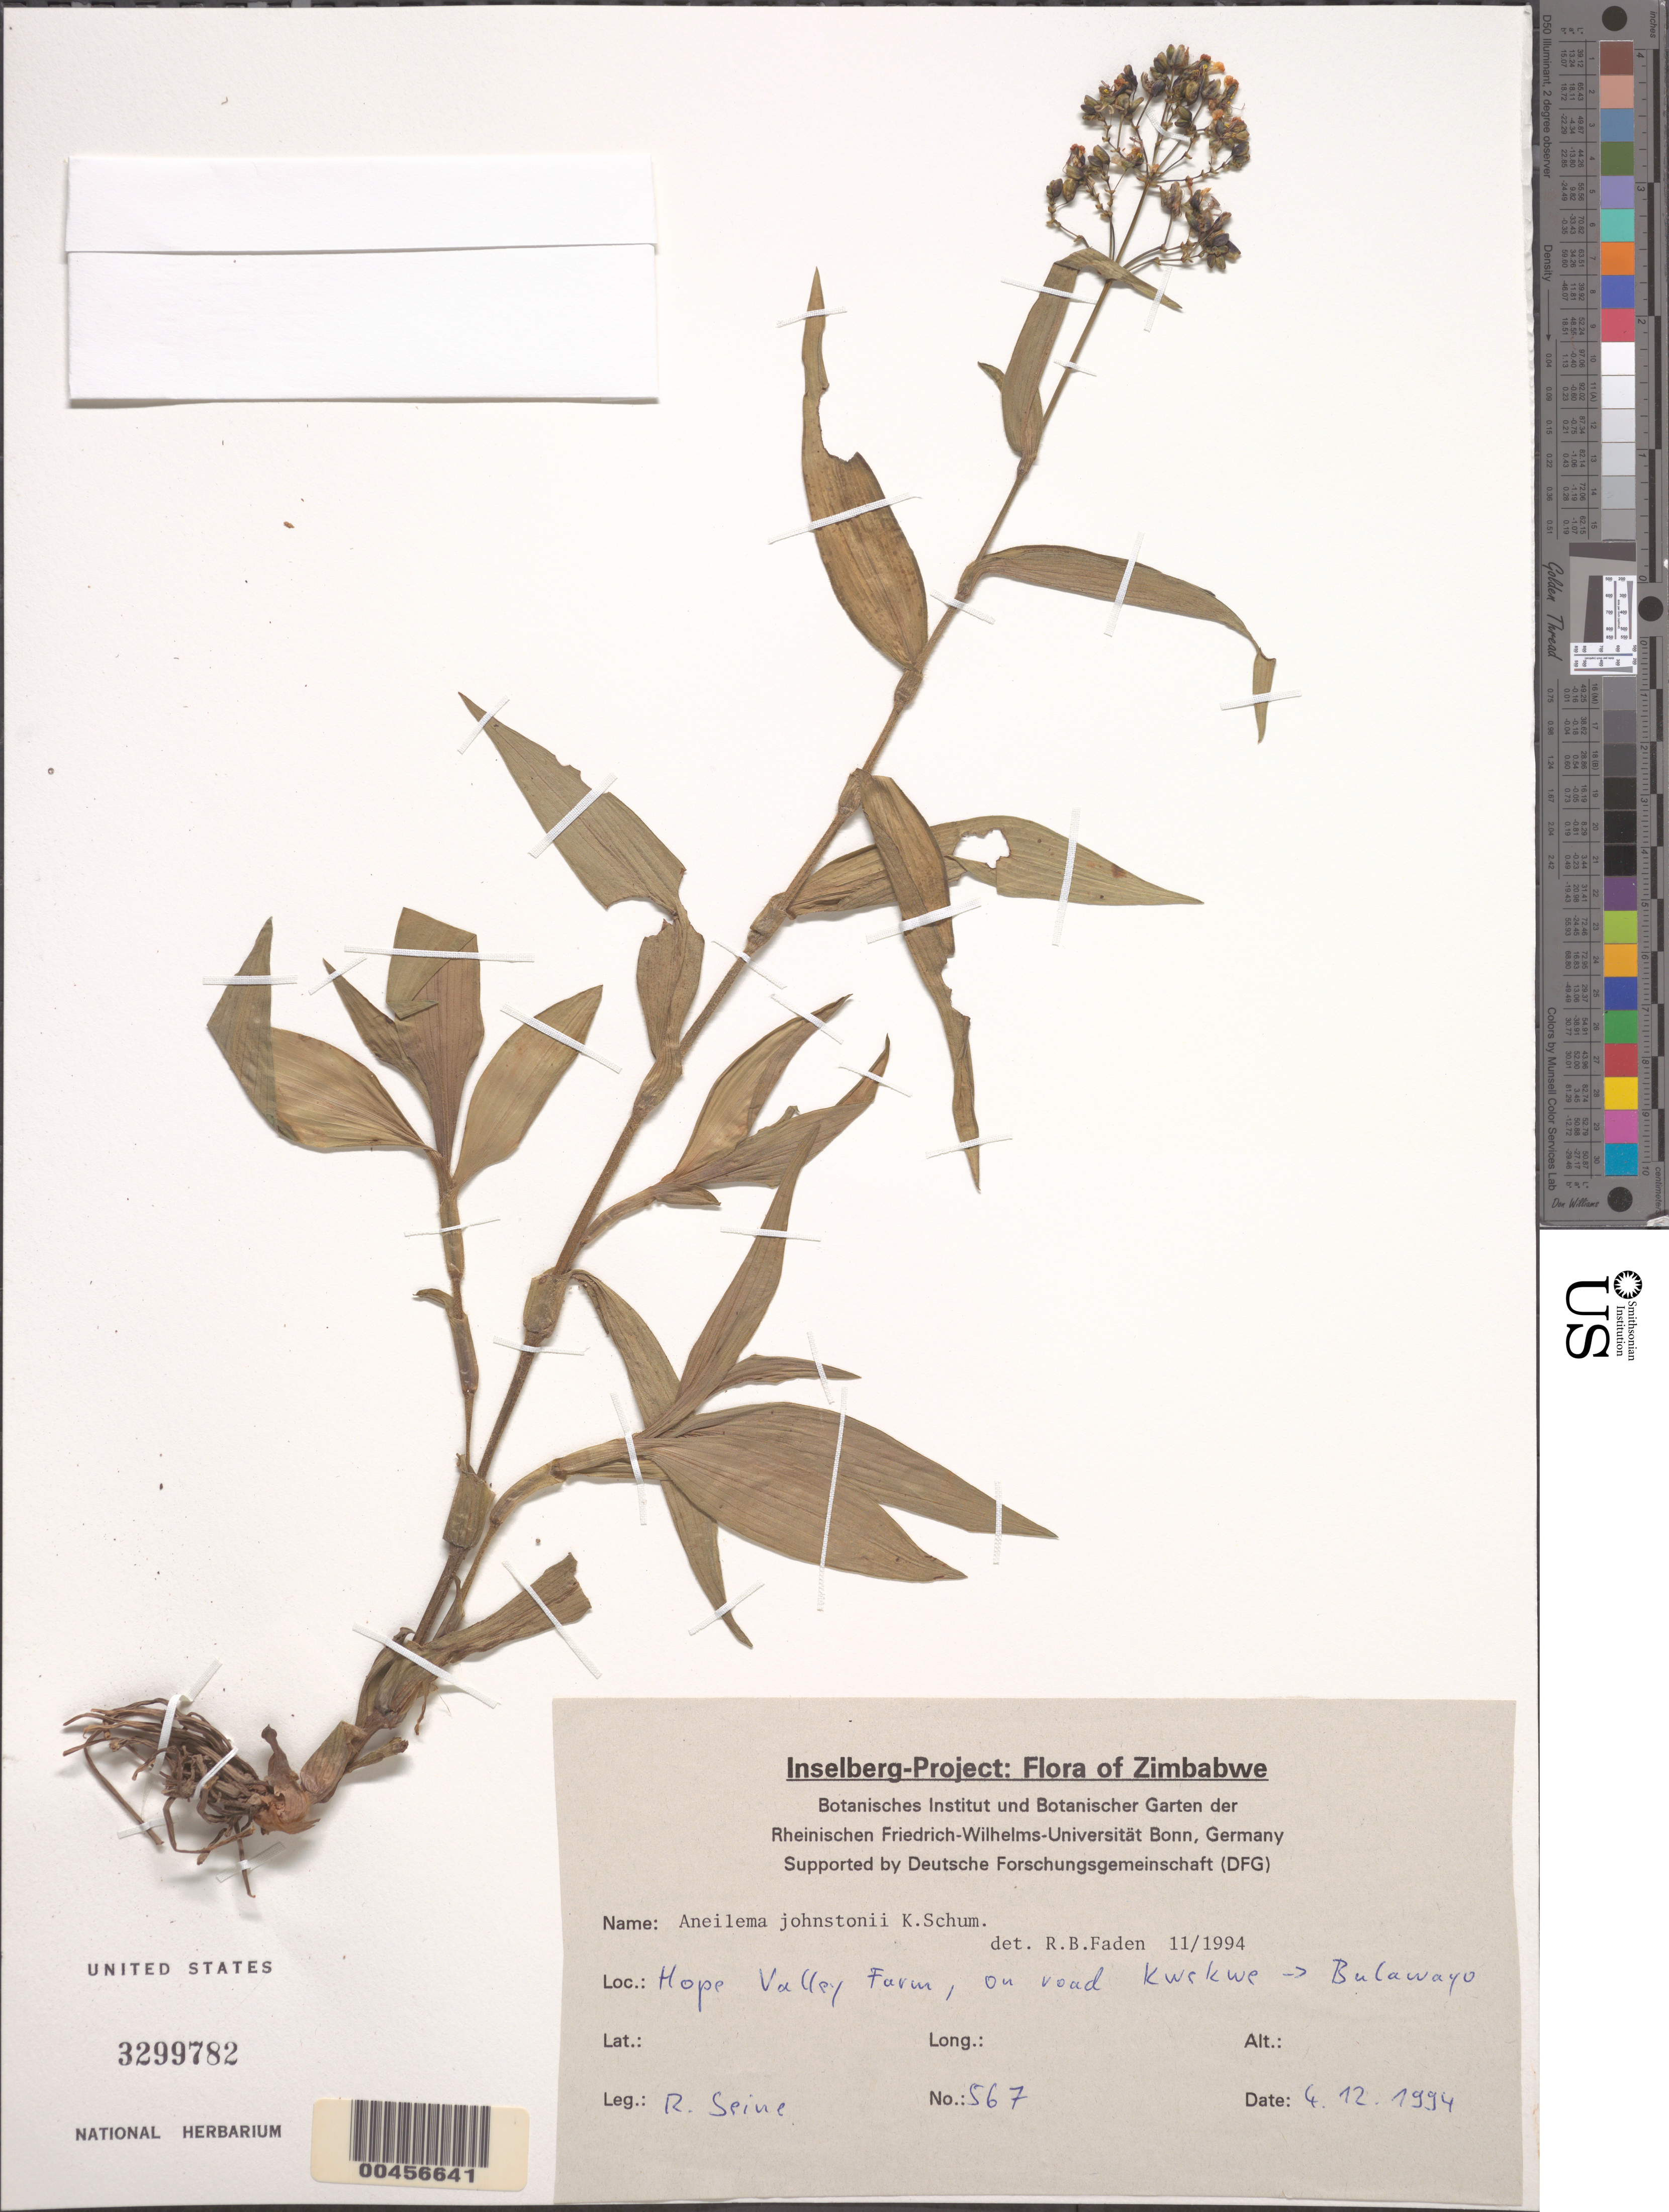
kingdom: Plantae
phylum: Tracheophyta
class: Liliopsida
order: Commelinales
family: Commelinaceae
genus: Aneilema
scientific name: Aneilema johnstonii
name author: K. Schum.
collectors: R. Seine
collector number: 567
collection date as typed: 04 Dec 1993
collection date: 1993-12-04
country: Zimbabwe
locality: Hope valley farm, road from kwekwe to bulawayo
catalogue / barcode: US 3299782